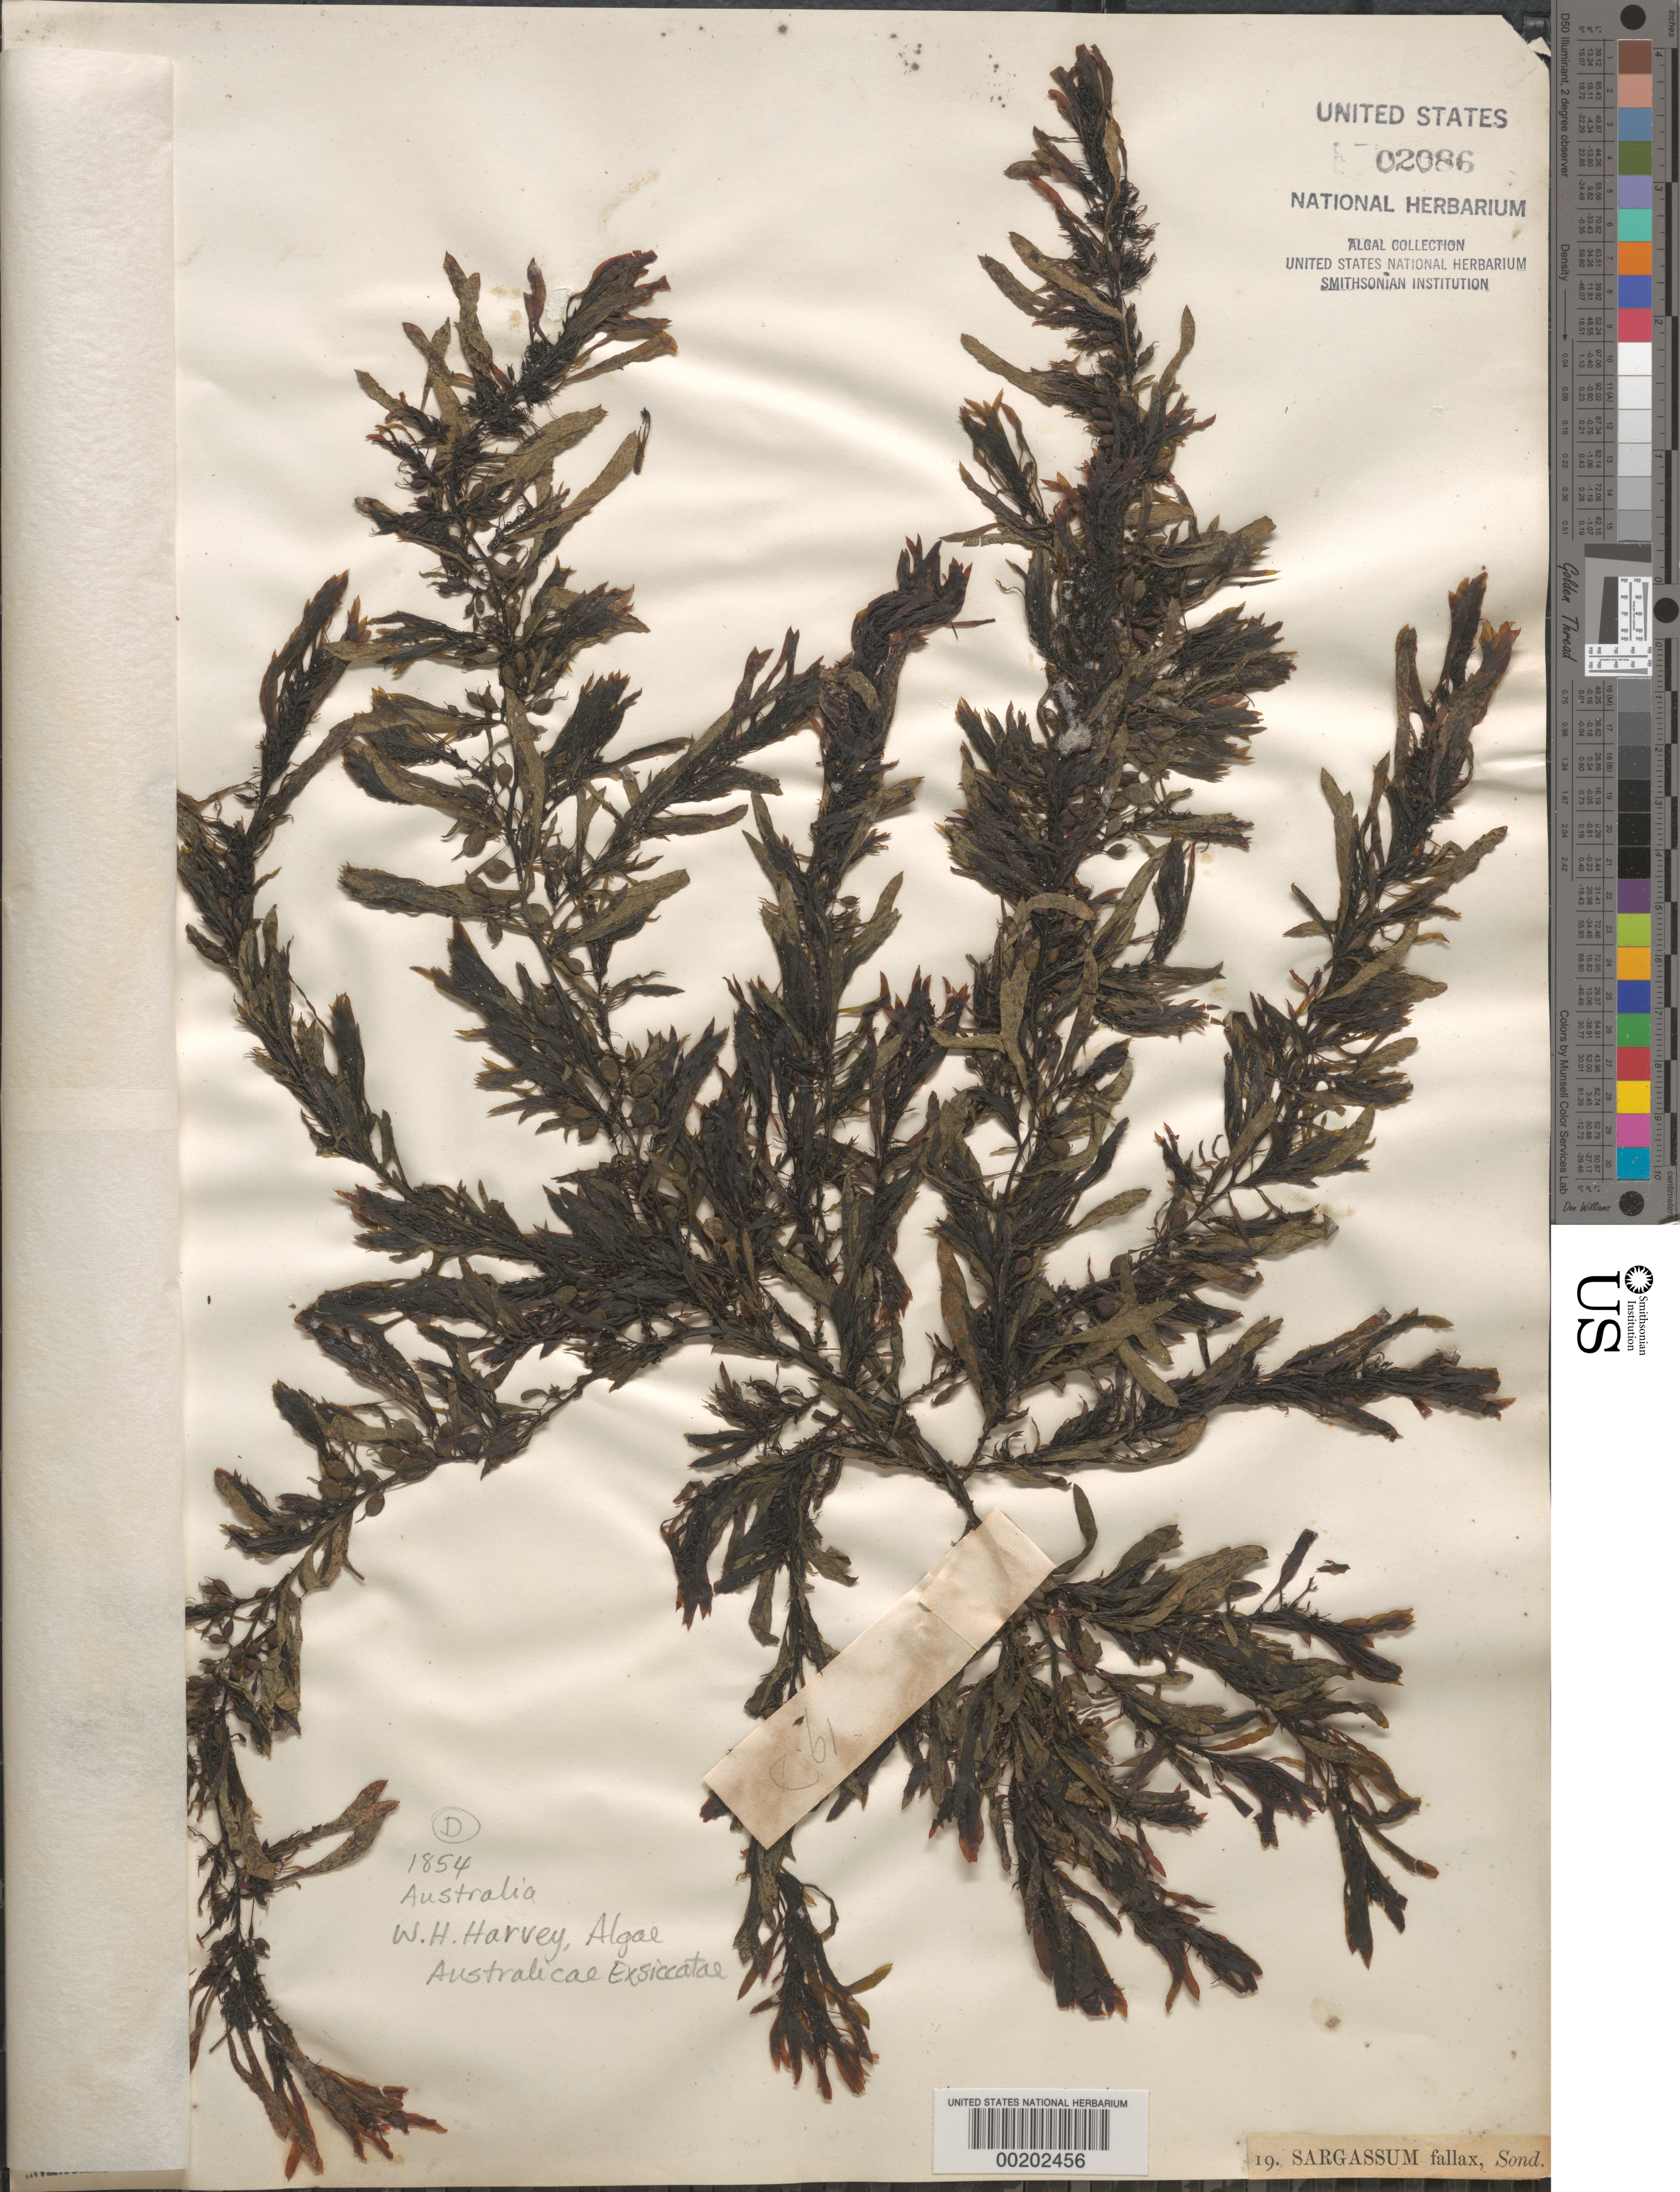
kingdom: Chromista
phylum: Ochrophyta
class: Phaeophyceae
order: Fucales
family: Sargassaceae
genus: Sargassum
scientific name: Sargassum fallax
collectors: W. Harvey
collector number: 19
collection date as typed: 1854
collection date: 1854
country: Australia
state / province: Western Australia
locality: Princess Royal Harbor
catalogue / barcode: US 2086